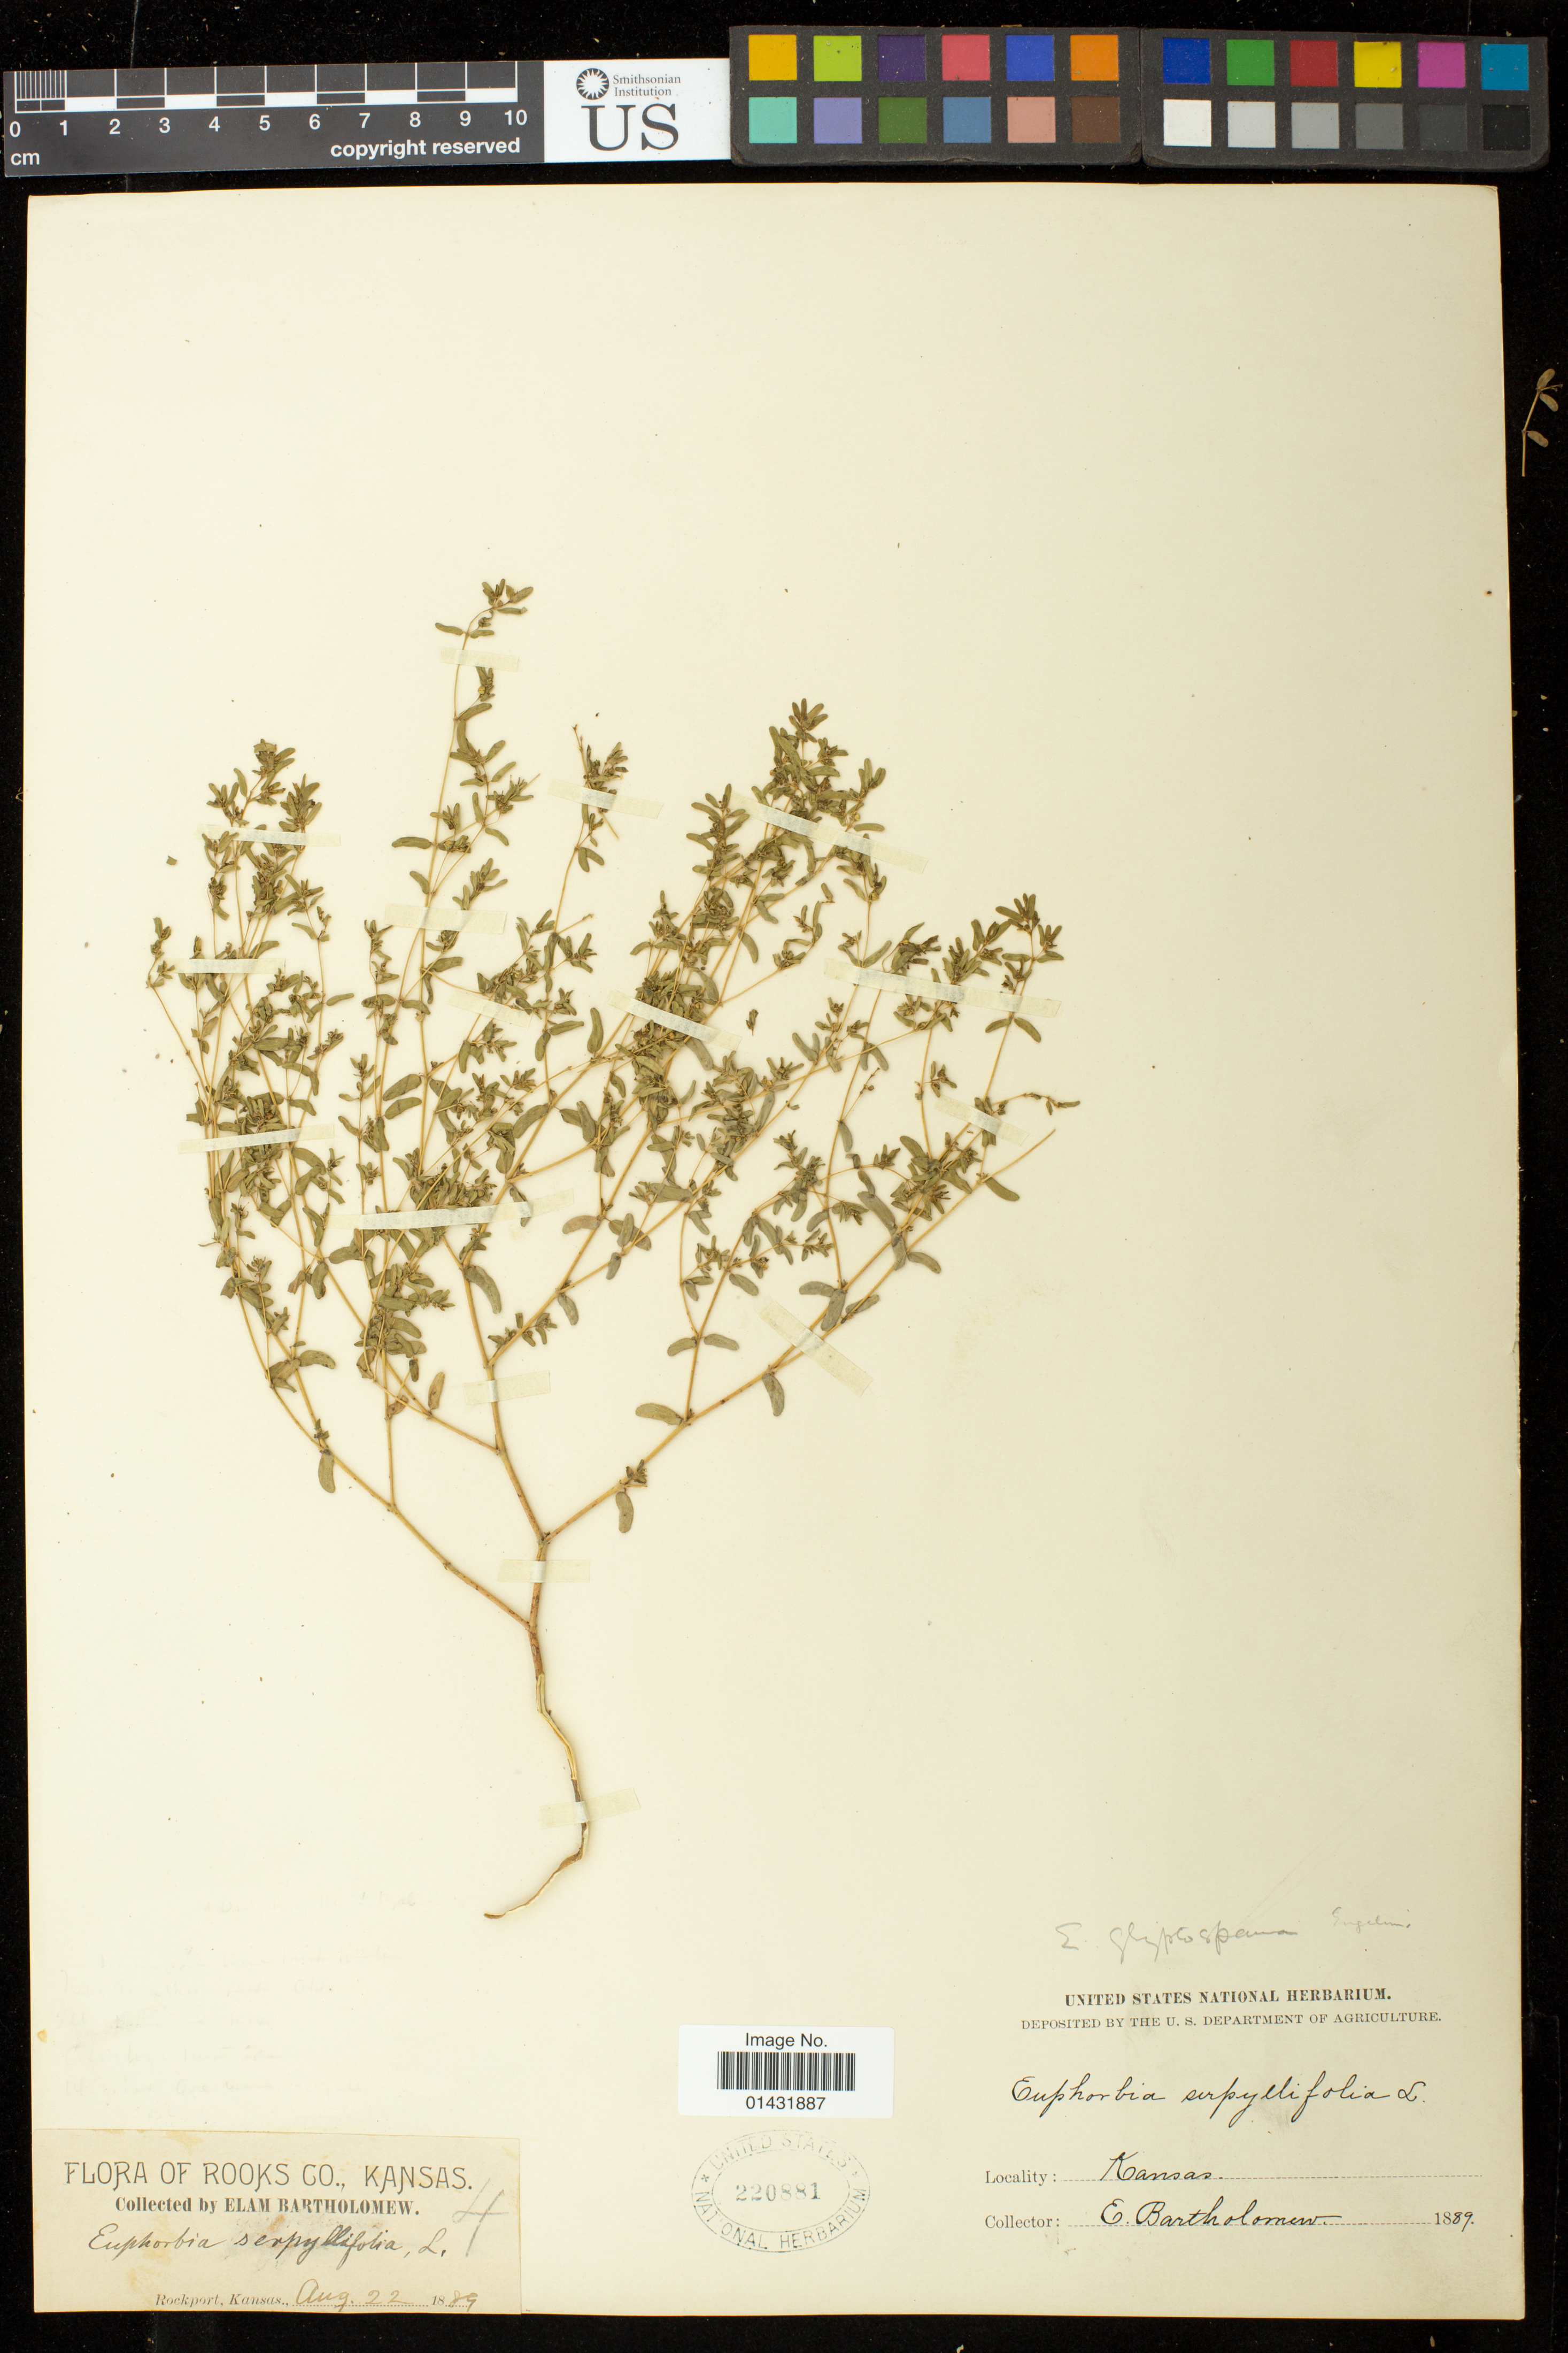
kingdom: Plantae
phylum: Tracheophyta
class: Magnoliopsida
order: Malpighiales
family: Euphorbiaceae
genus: Euphorbia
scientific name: Euphorbia glyptosperma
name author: Engelm.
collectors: E. Bartholomew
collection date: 1889-08-22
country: United States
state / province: Kansas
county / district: Rooks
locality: Rockport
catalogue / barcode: US 220881